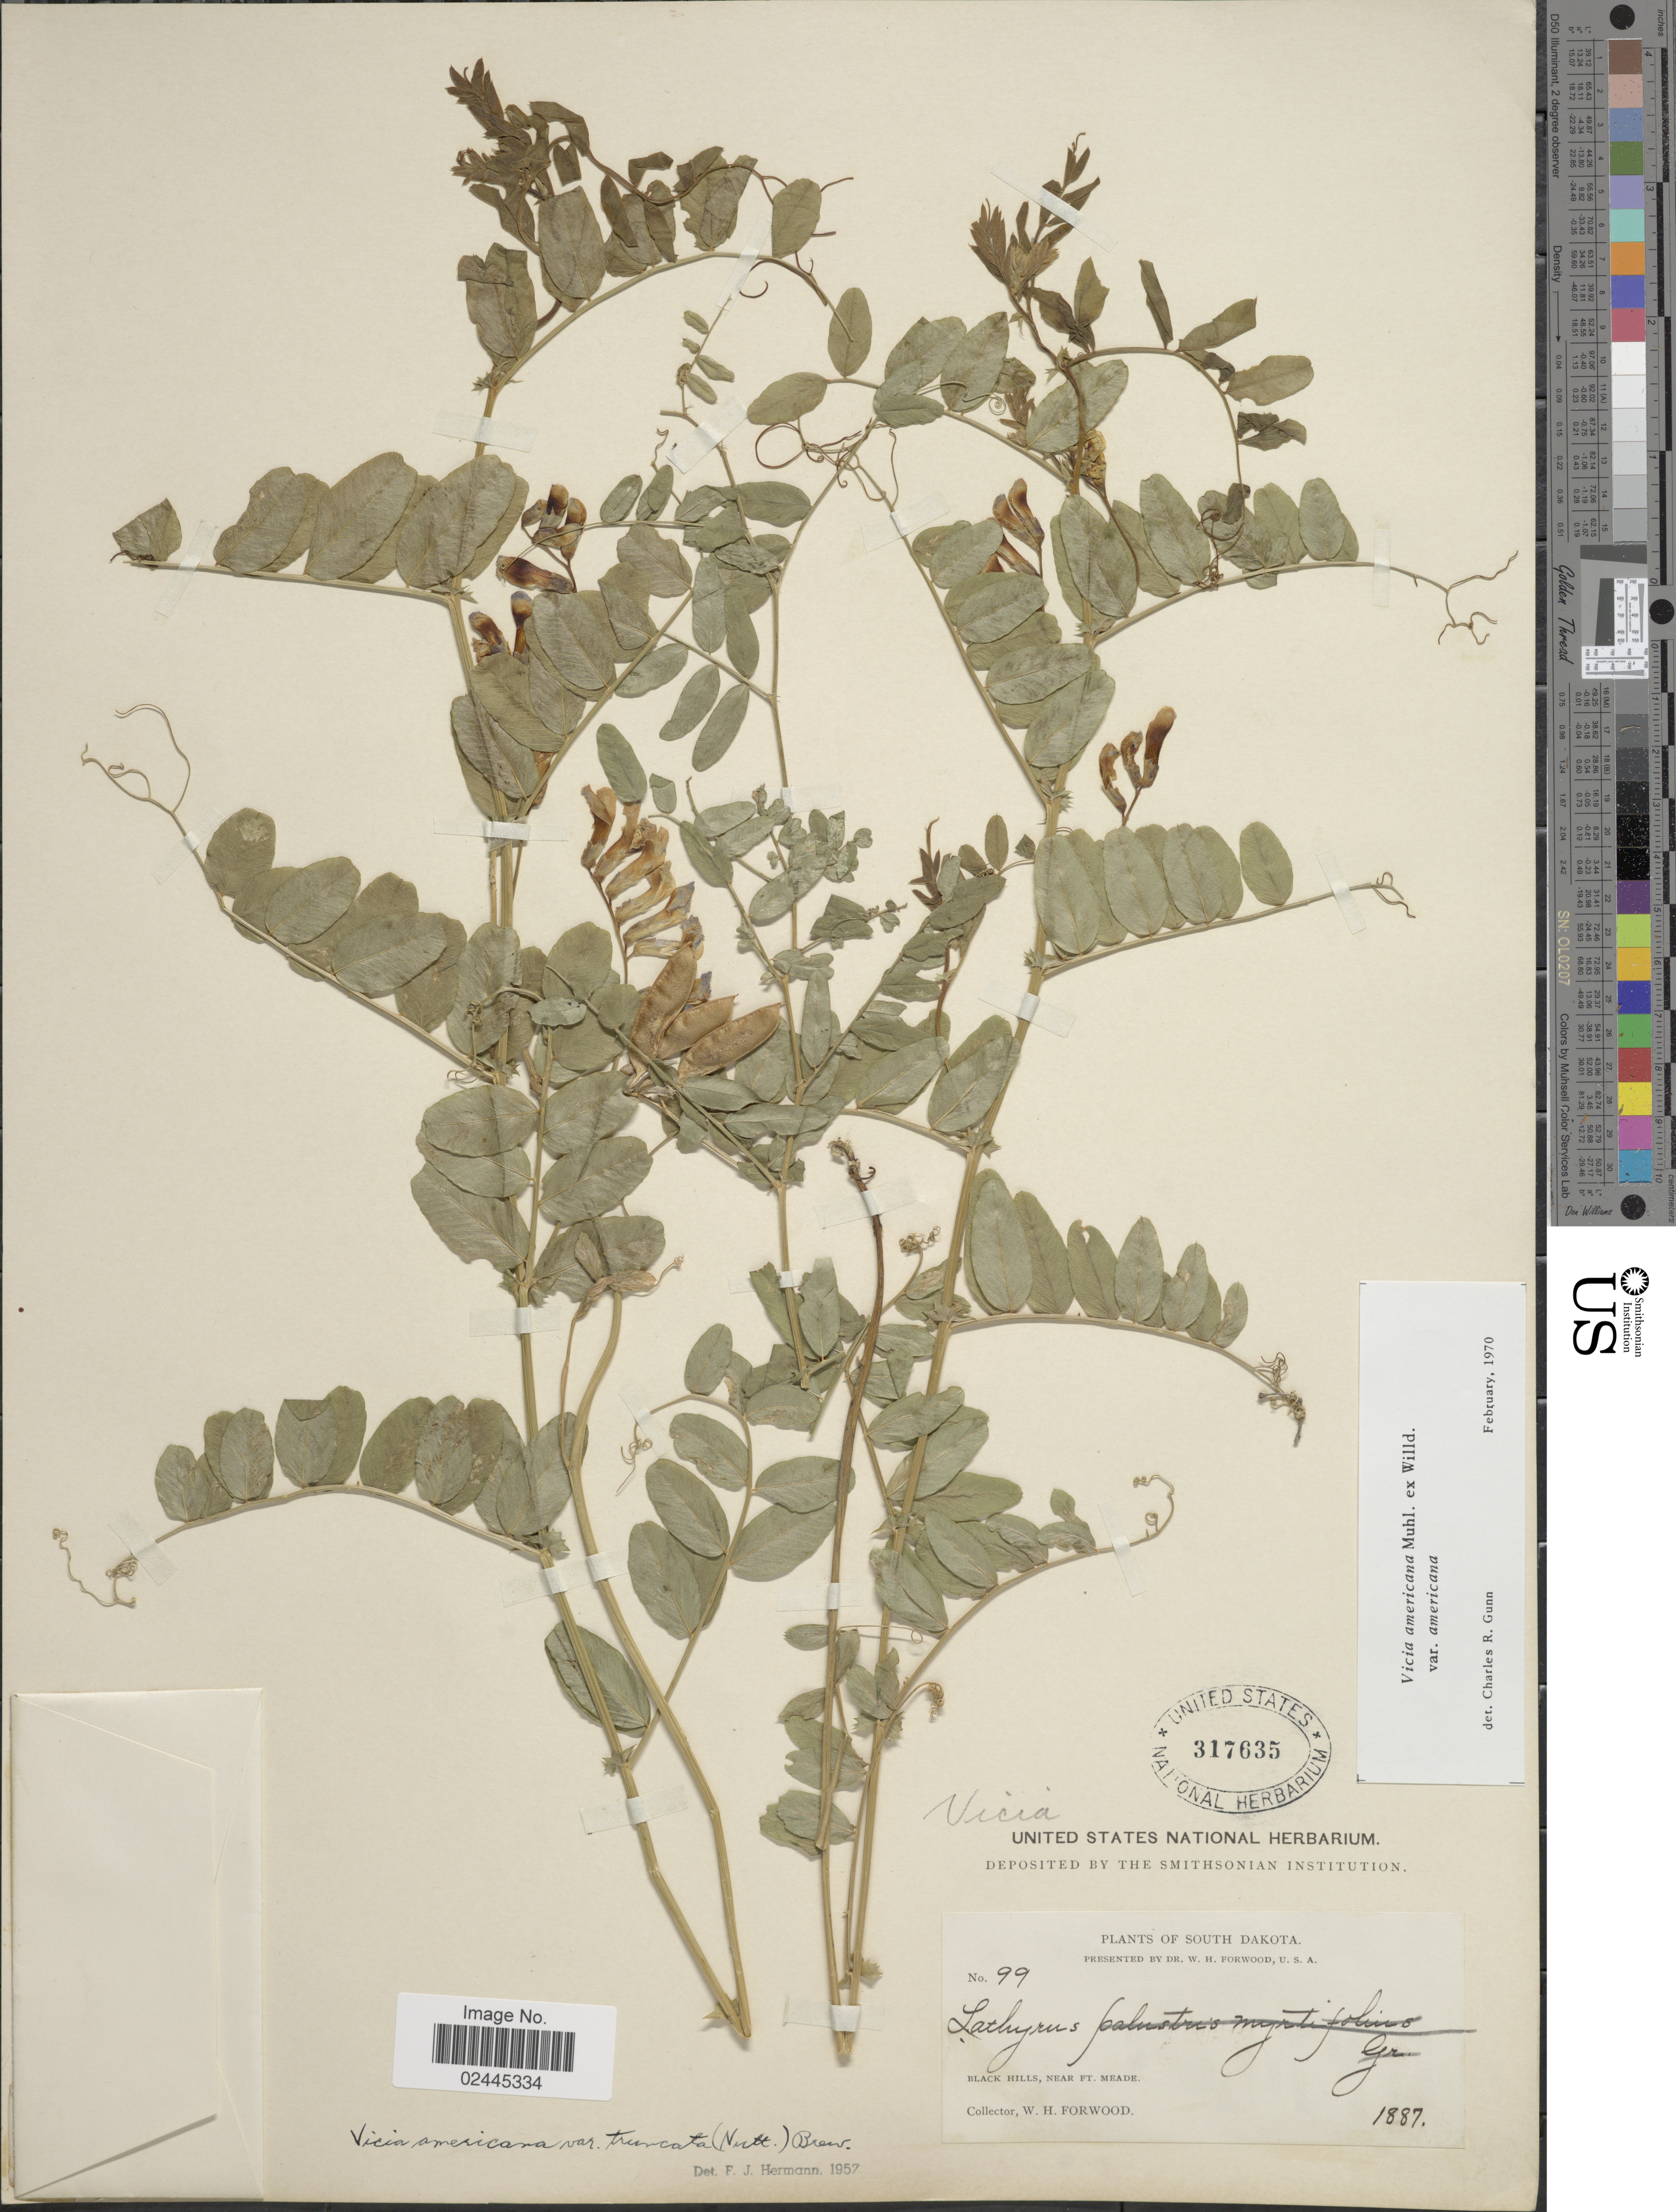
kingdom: Plantae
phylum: Tracheophyta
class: Magnoliopsida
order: Fabales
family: Fabaceae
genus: Vicia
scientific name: Vicia americana var. americana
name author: Muhl. ex Willd.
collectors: W. Forwood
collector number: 99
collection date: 1887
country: United States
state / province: South Dakota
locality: Black Hills, near Ft. Meade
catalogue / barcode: US 317635